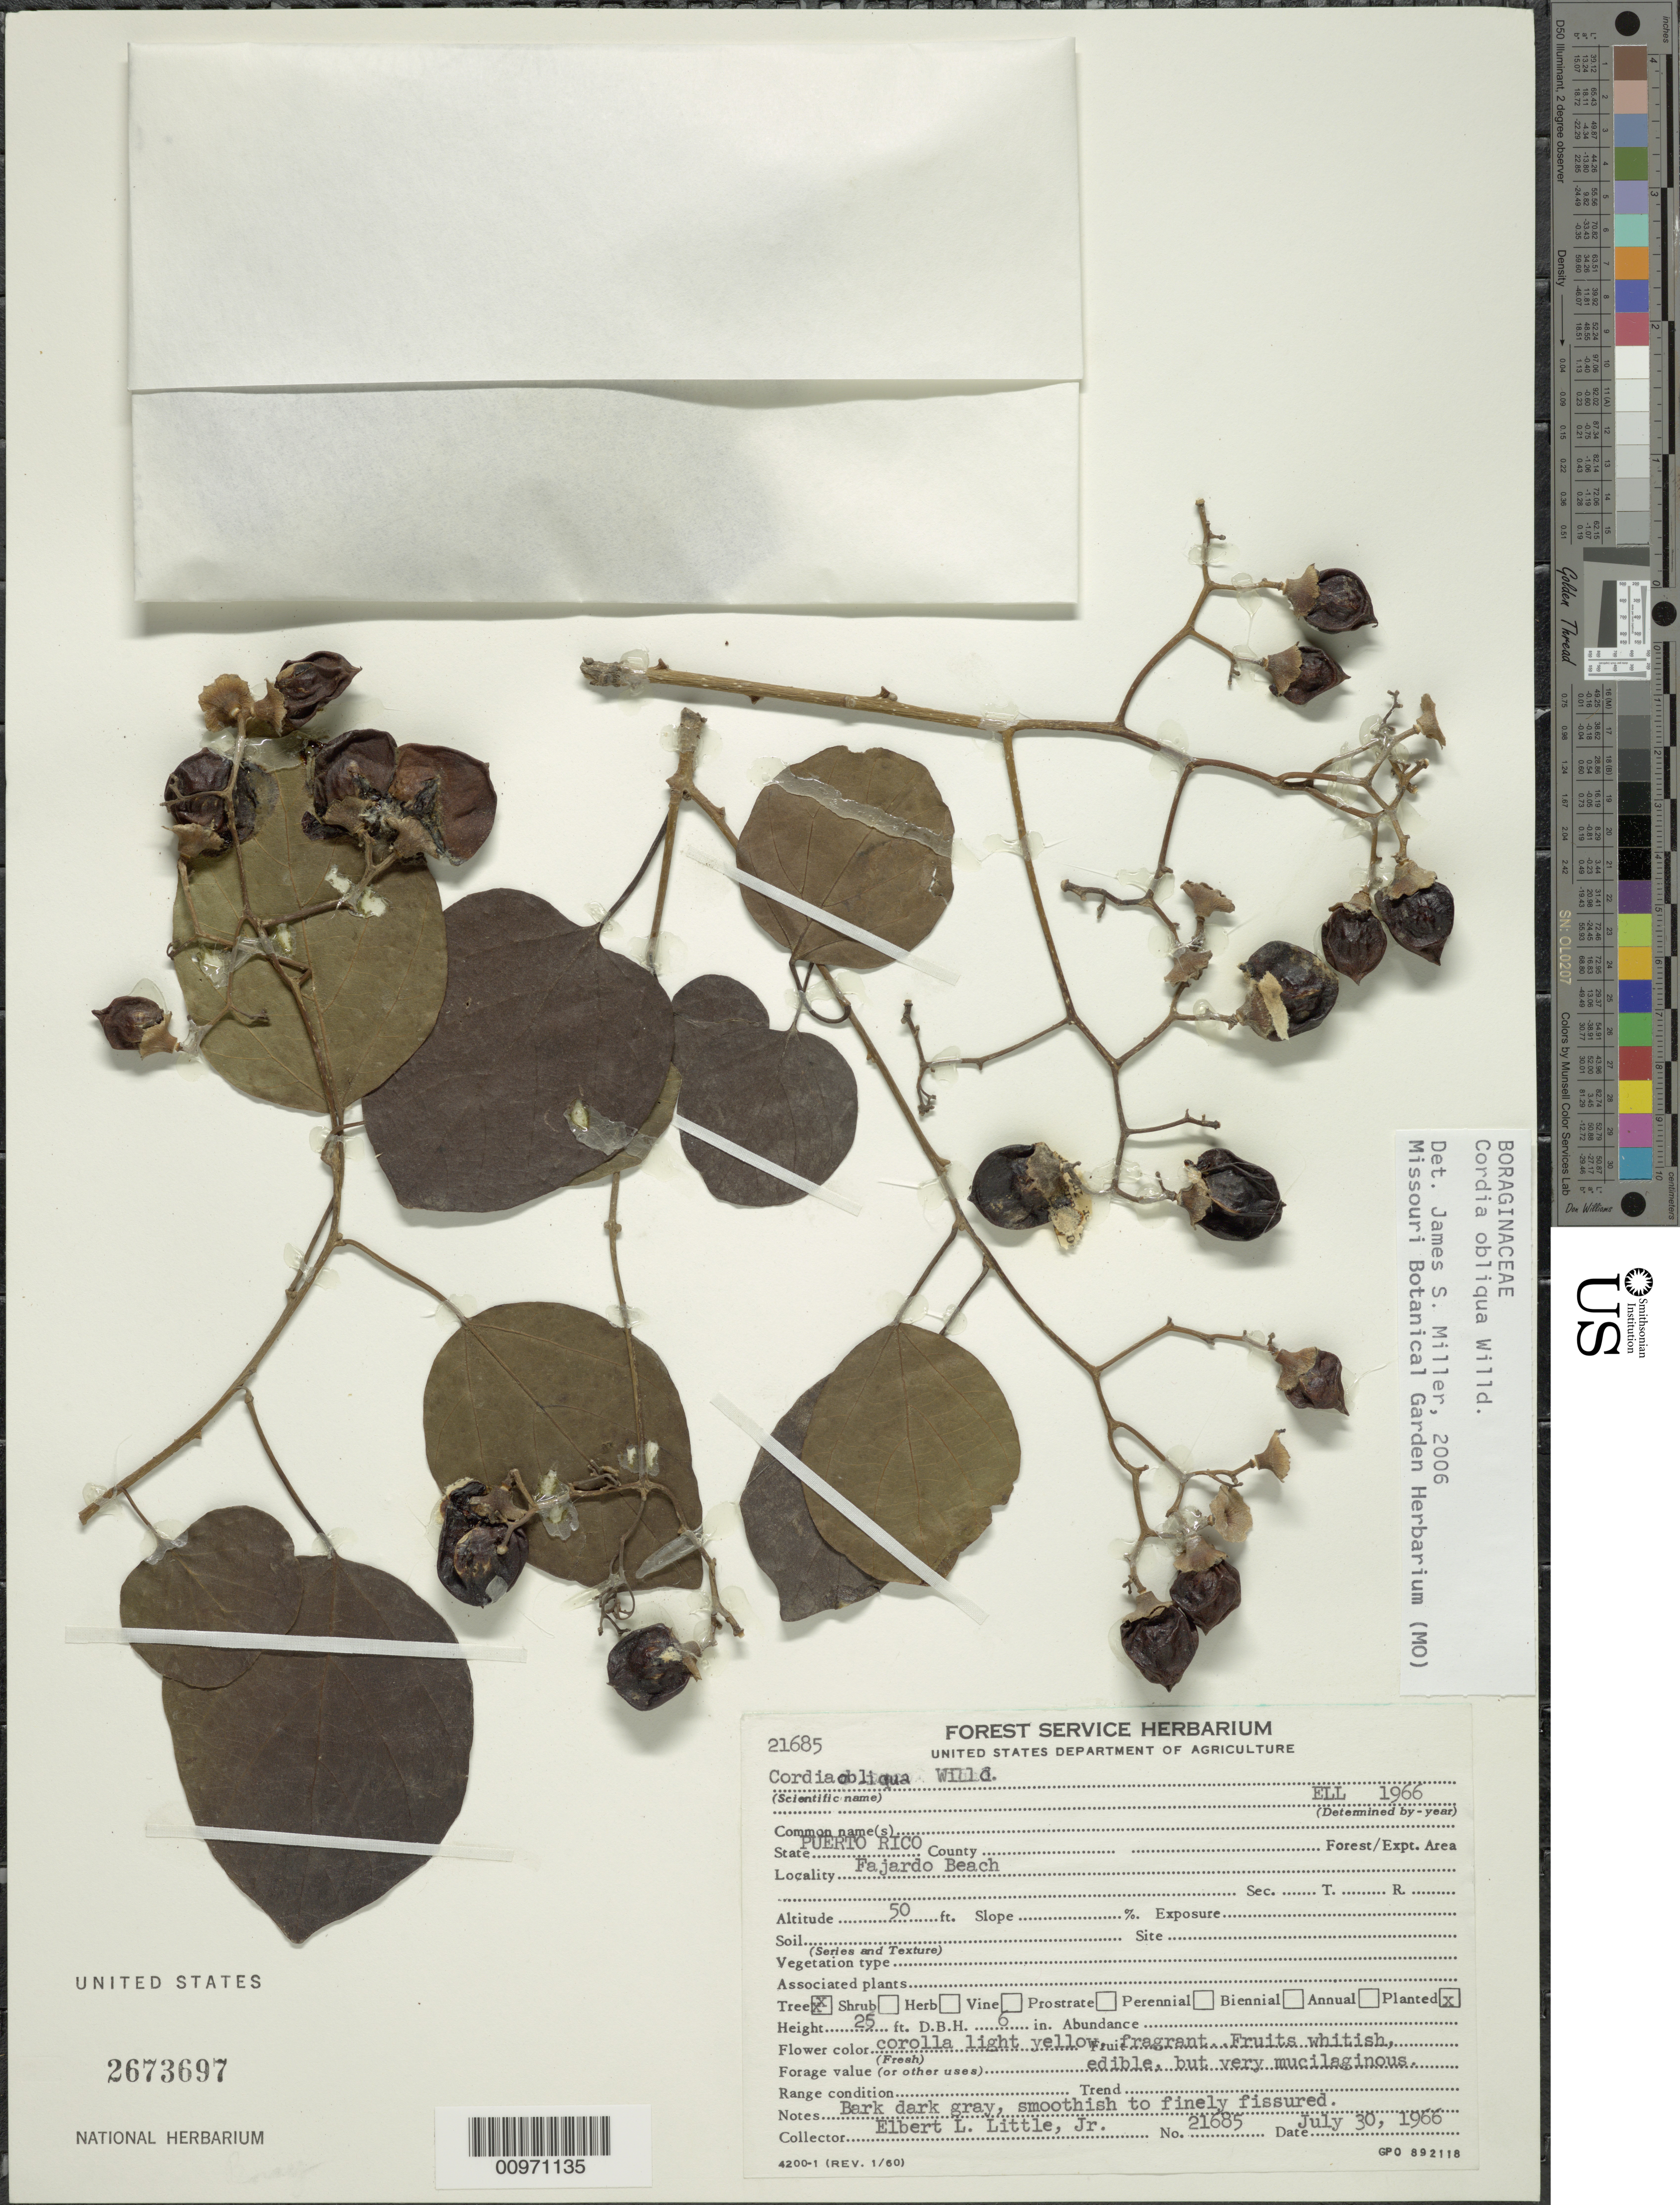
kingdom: Plantae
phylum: Tracheophyta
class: Magnoliopsida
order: Boraginales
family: Cordiaceae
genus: Cordia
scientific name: Cordia obliqua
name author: Willd.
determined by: Miller, James S., (MO), Missouri Botanical Garden (UNITED STATES)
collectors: E. L. Little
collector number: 21685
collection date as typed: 20 Jul 1966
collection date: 1966-07-20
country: Puerto Rico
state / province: Fajardo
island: Puerto Rico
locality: Fajardo Beach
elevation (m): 15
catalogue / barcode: US 2673697